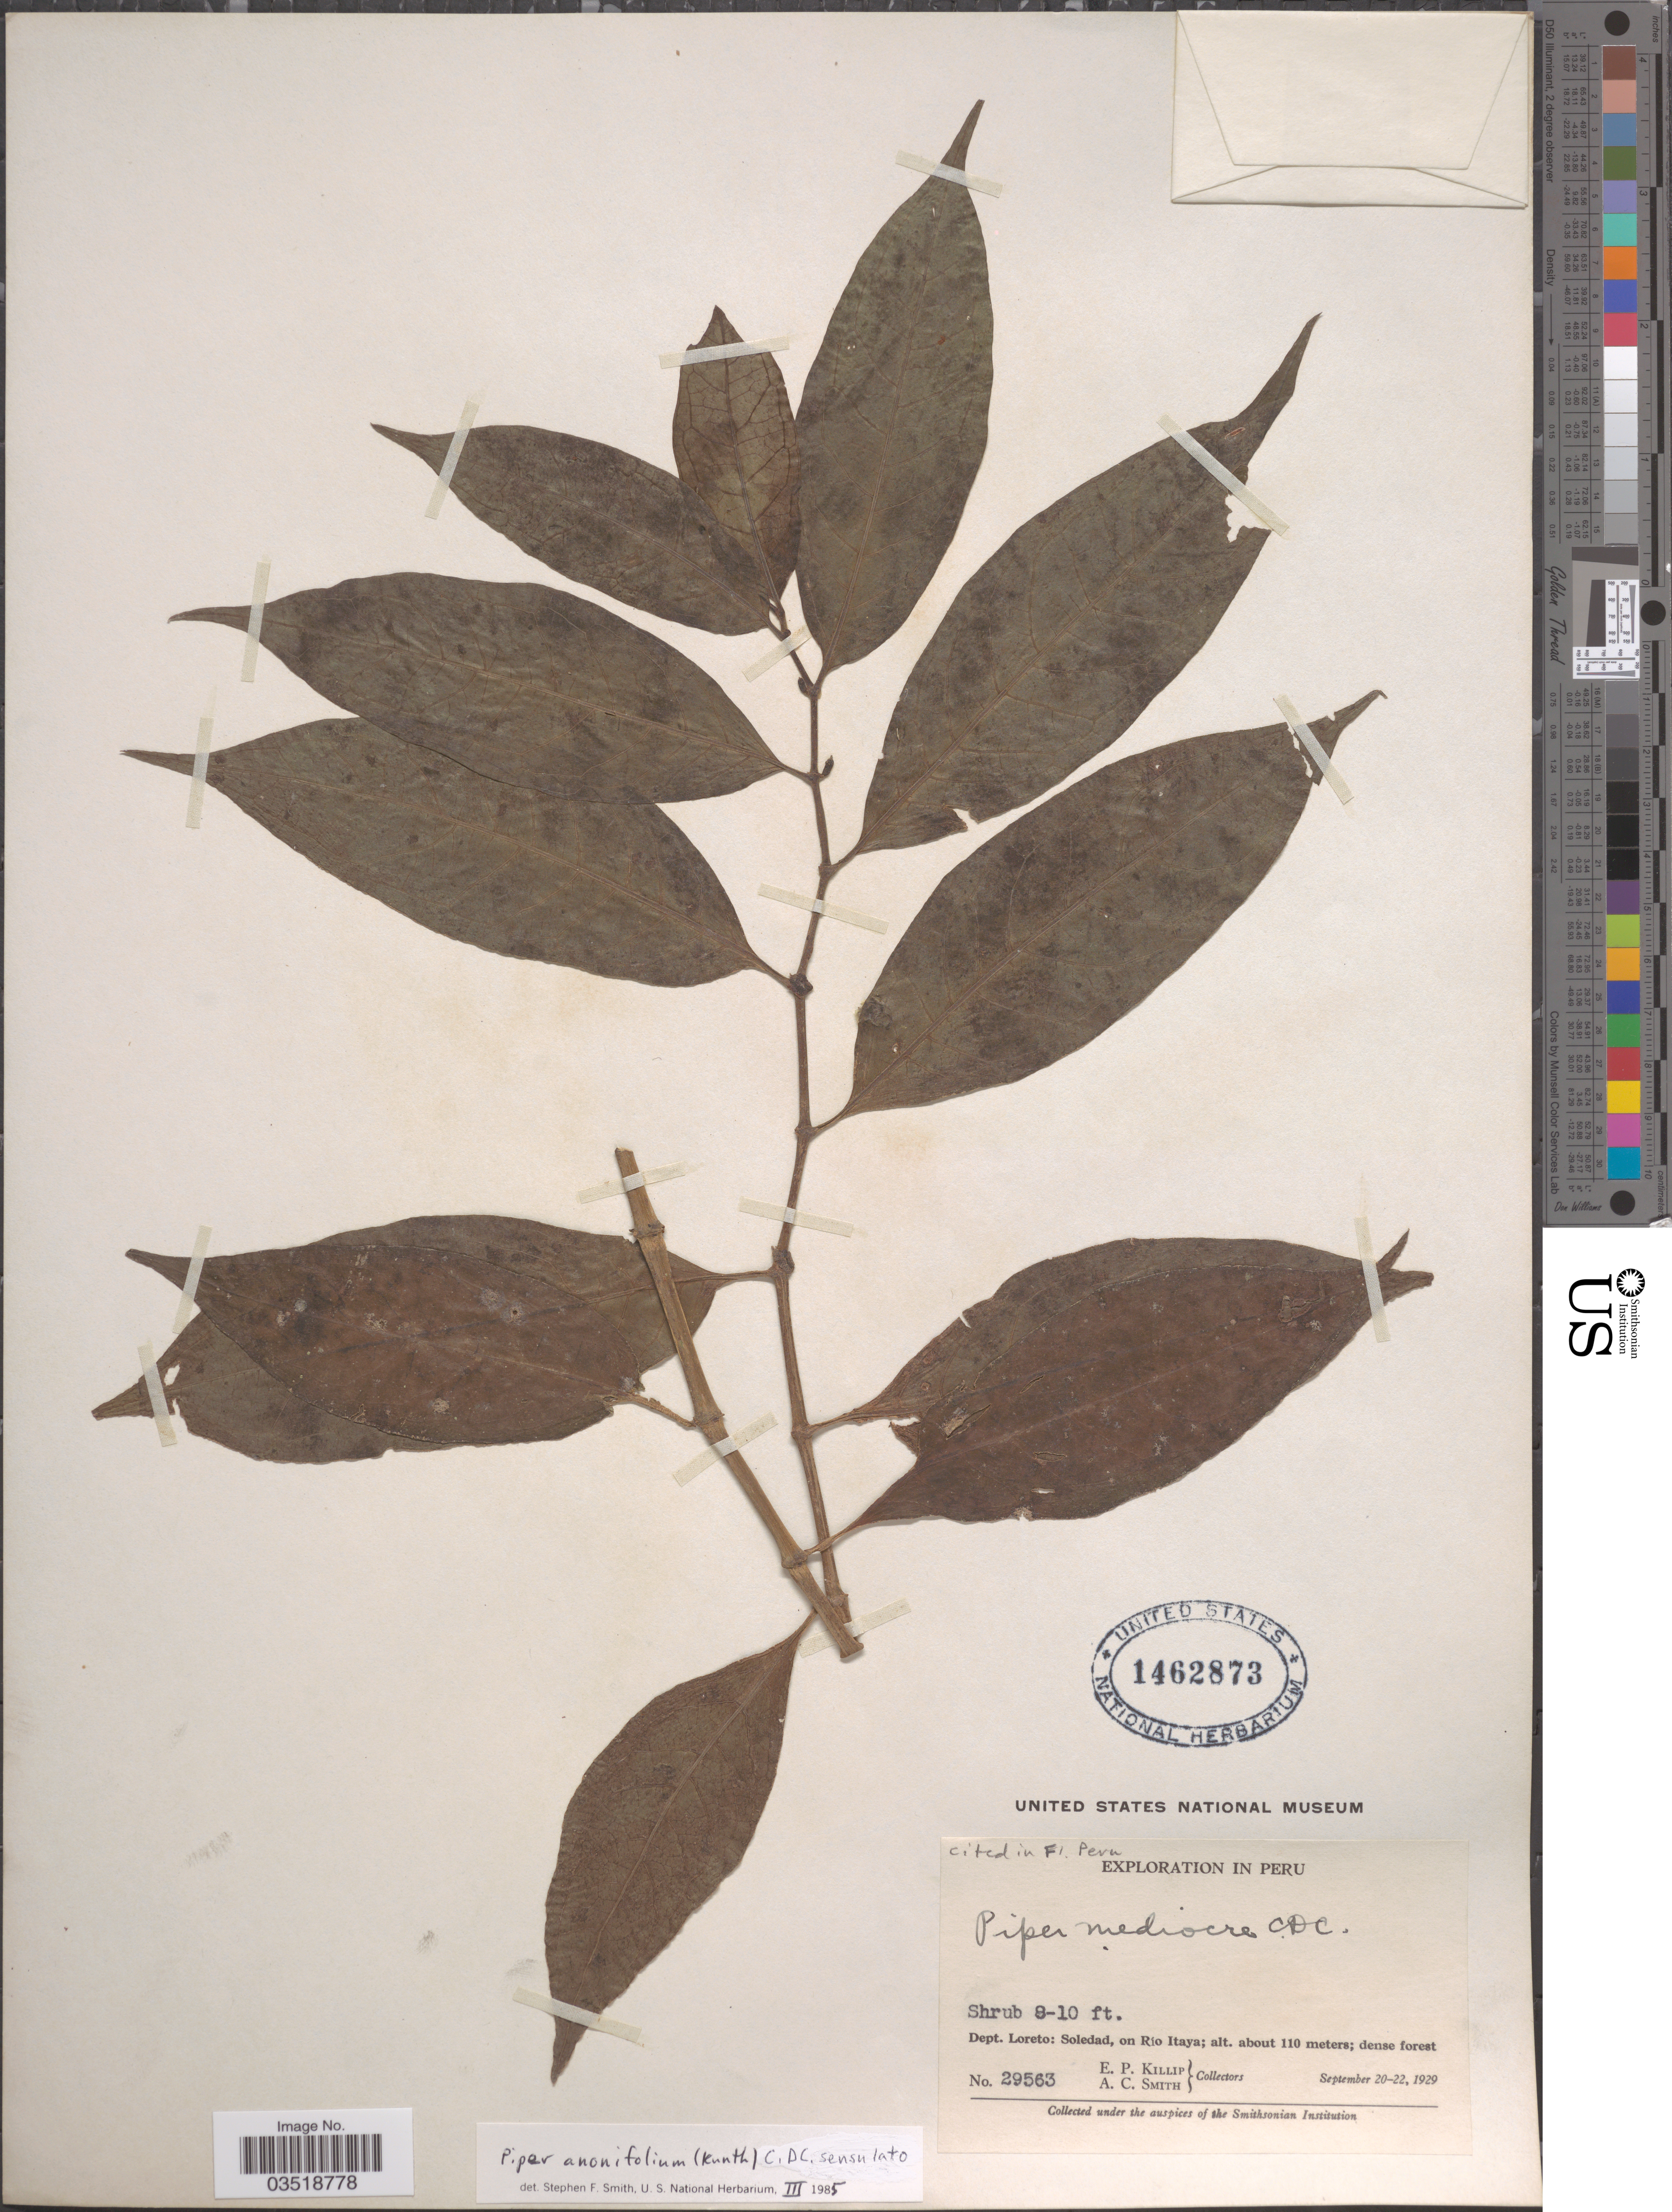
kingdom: Plantae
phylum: Tracheophyta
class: Magnoliopsida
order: Piperales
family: Piperaceae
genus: Piper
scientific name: Piper sp.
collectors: E. P. Killip & A. C. Smith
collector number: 29563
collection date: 1929-09-20/1929-09-22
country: Peru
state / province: Loreto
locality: Dept. Loreto: Soledad, on Rio Itaya.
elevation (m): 110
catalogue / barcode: US 1462873